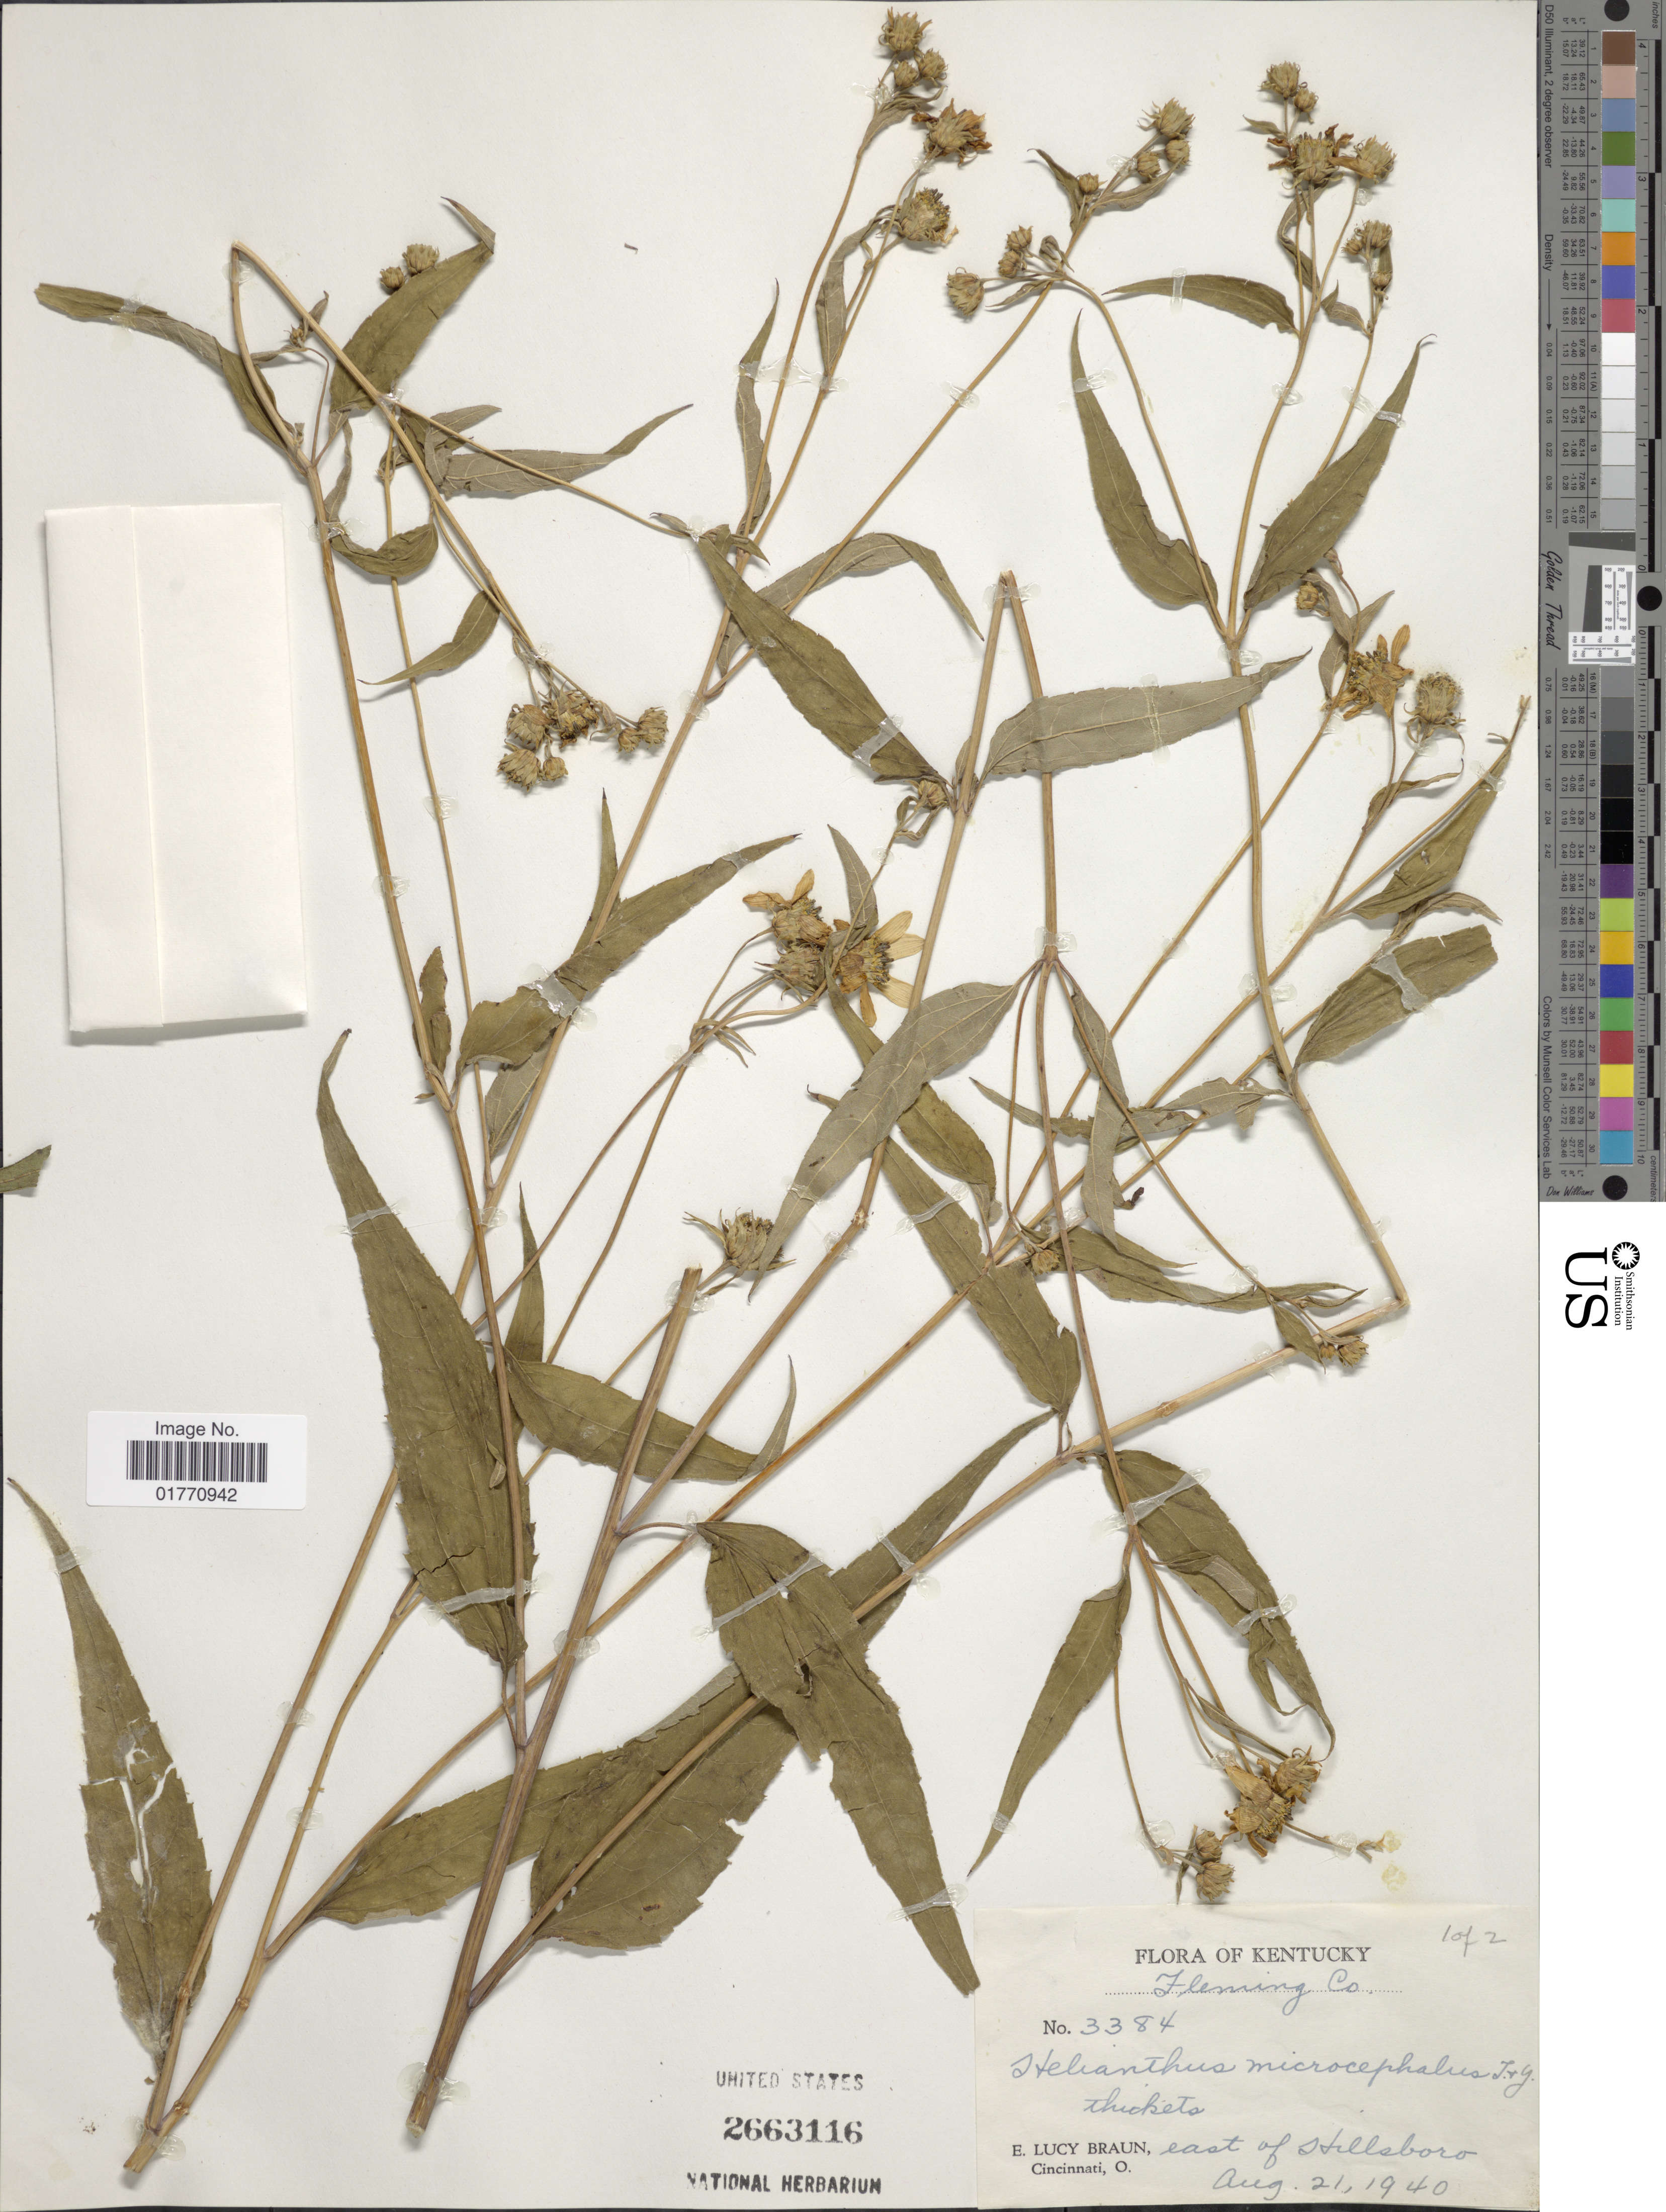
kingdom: Plantae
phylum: Tracheophyta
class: Magnoliopsida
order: Asterales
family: Asteraceae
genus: Helianthus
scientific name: Helianthus microcephalus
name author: Torr. & A. Gray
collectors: E. L. Braun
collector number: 3384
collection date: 1940-08-21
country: United States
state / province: Kentucky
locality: Fleming Co., thickets, east of Hillsboro.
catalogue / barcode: US 2663116